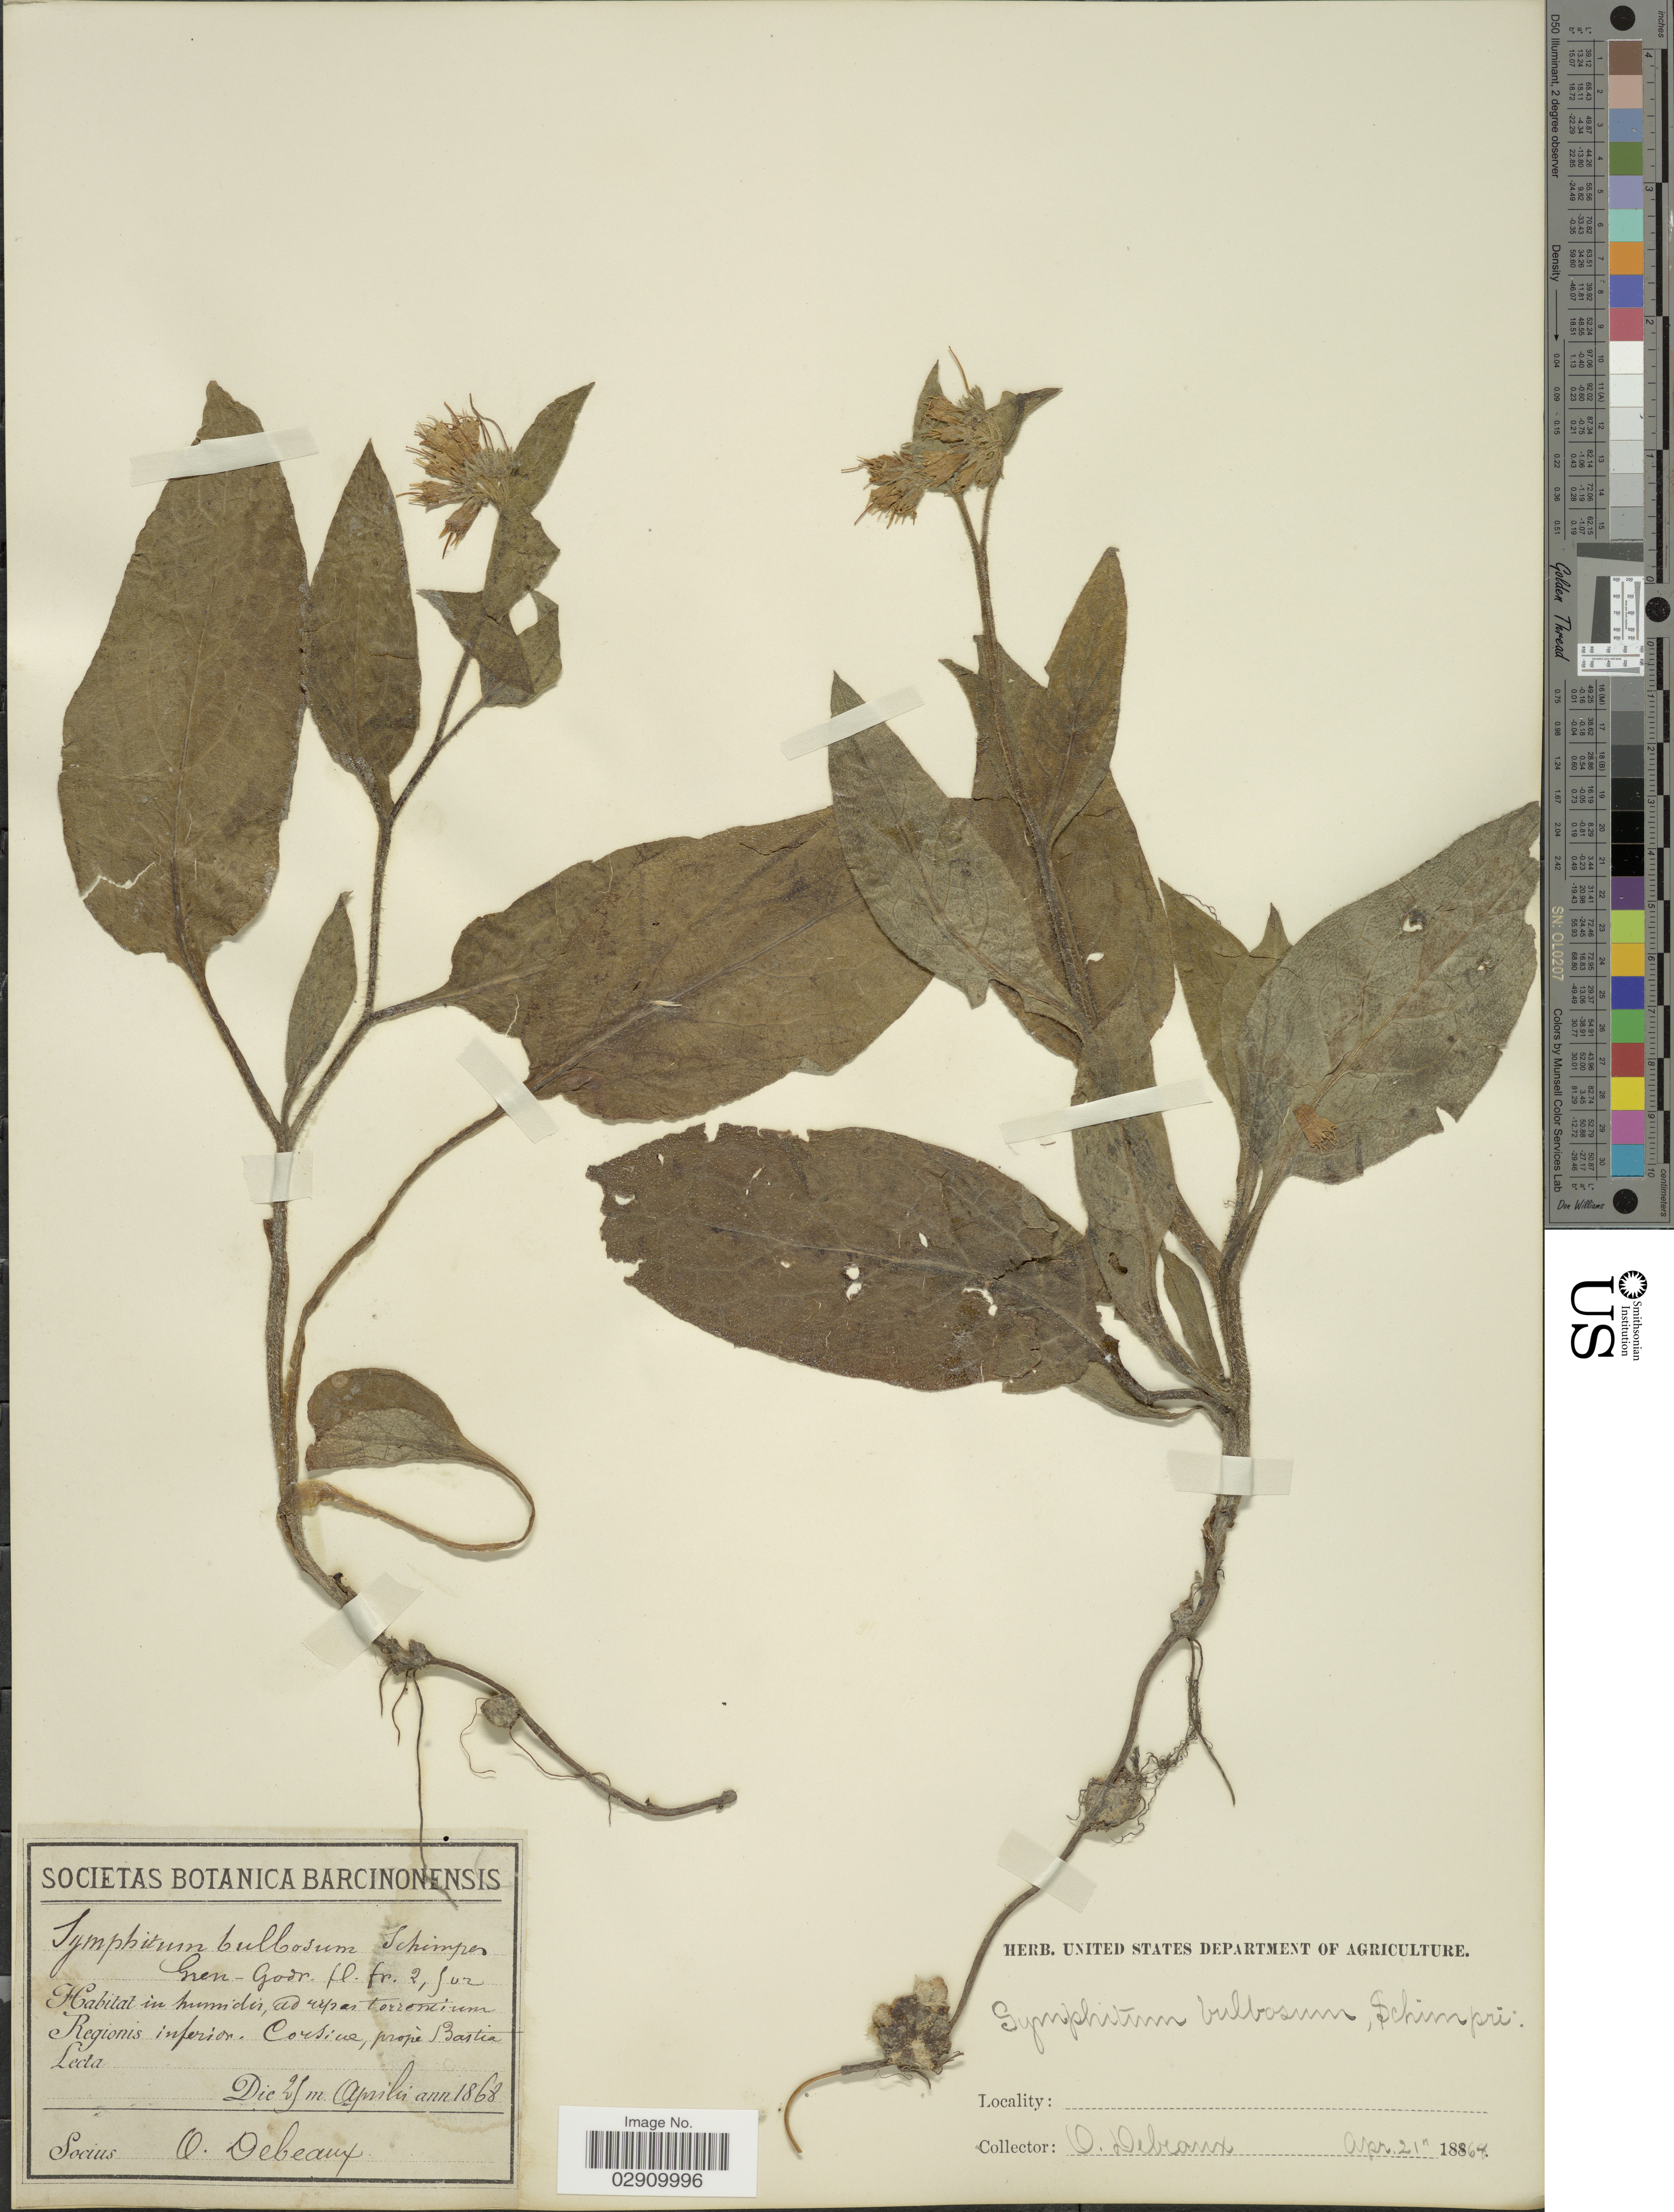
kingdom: Plantae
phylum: Tracheophyta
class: Magnoliopsida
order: Boraginales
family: Boraginaceae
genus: Symphytum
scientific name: Symphytum bulbosum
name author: Schimp.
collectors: O. Debeaux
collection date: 1864-04-21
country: France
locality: Regionis inferior, Corsine, prope Bastia.